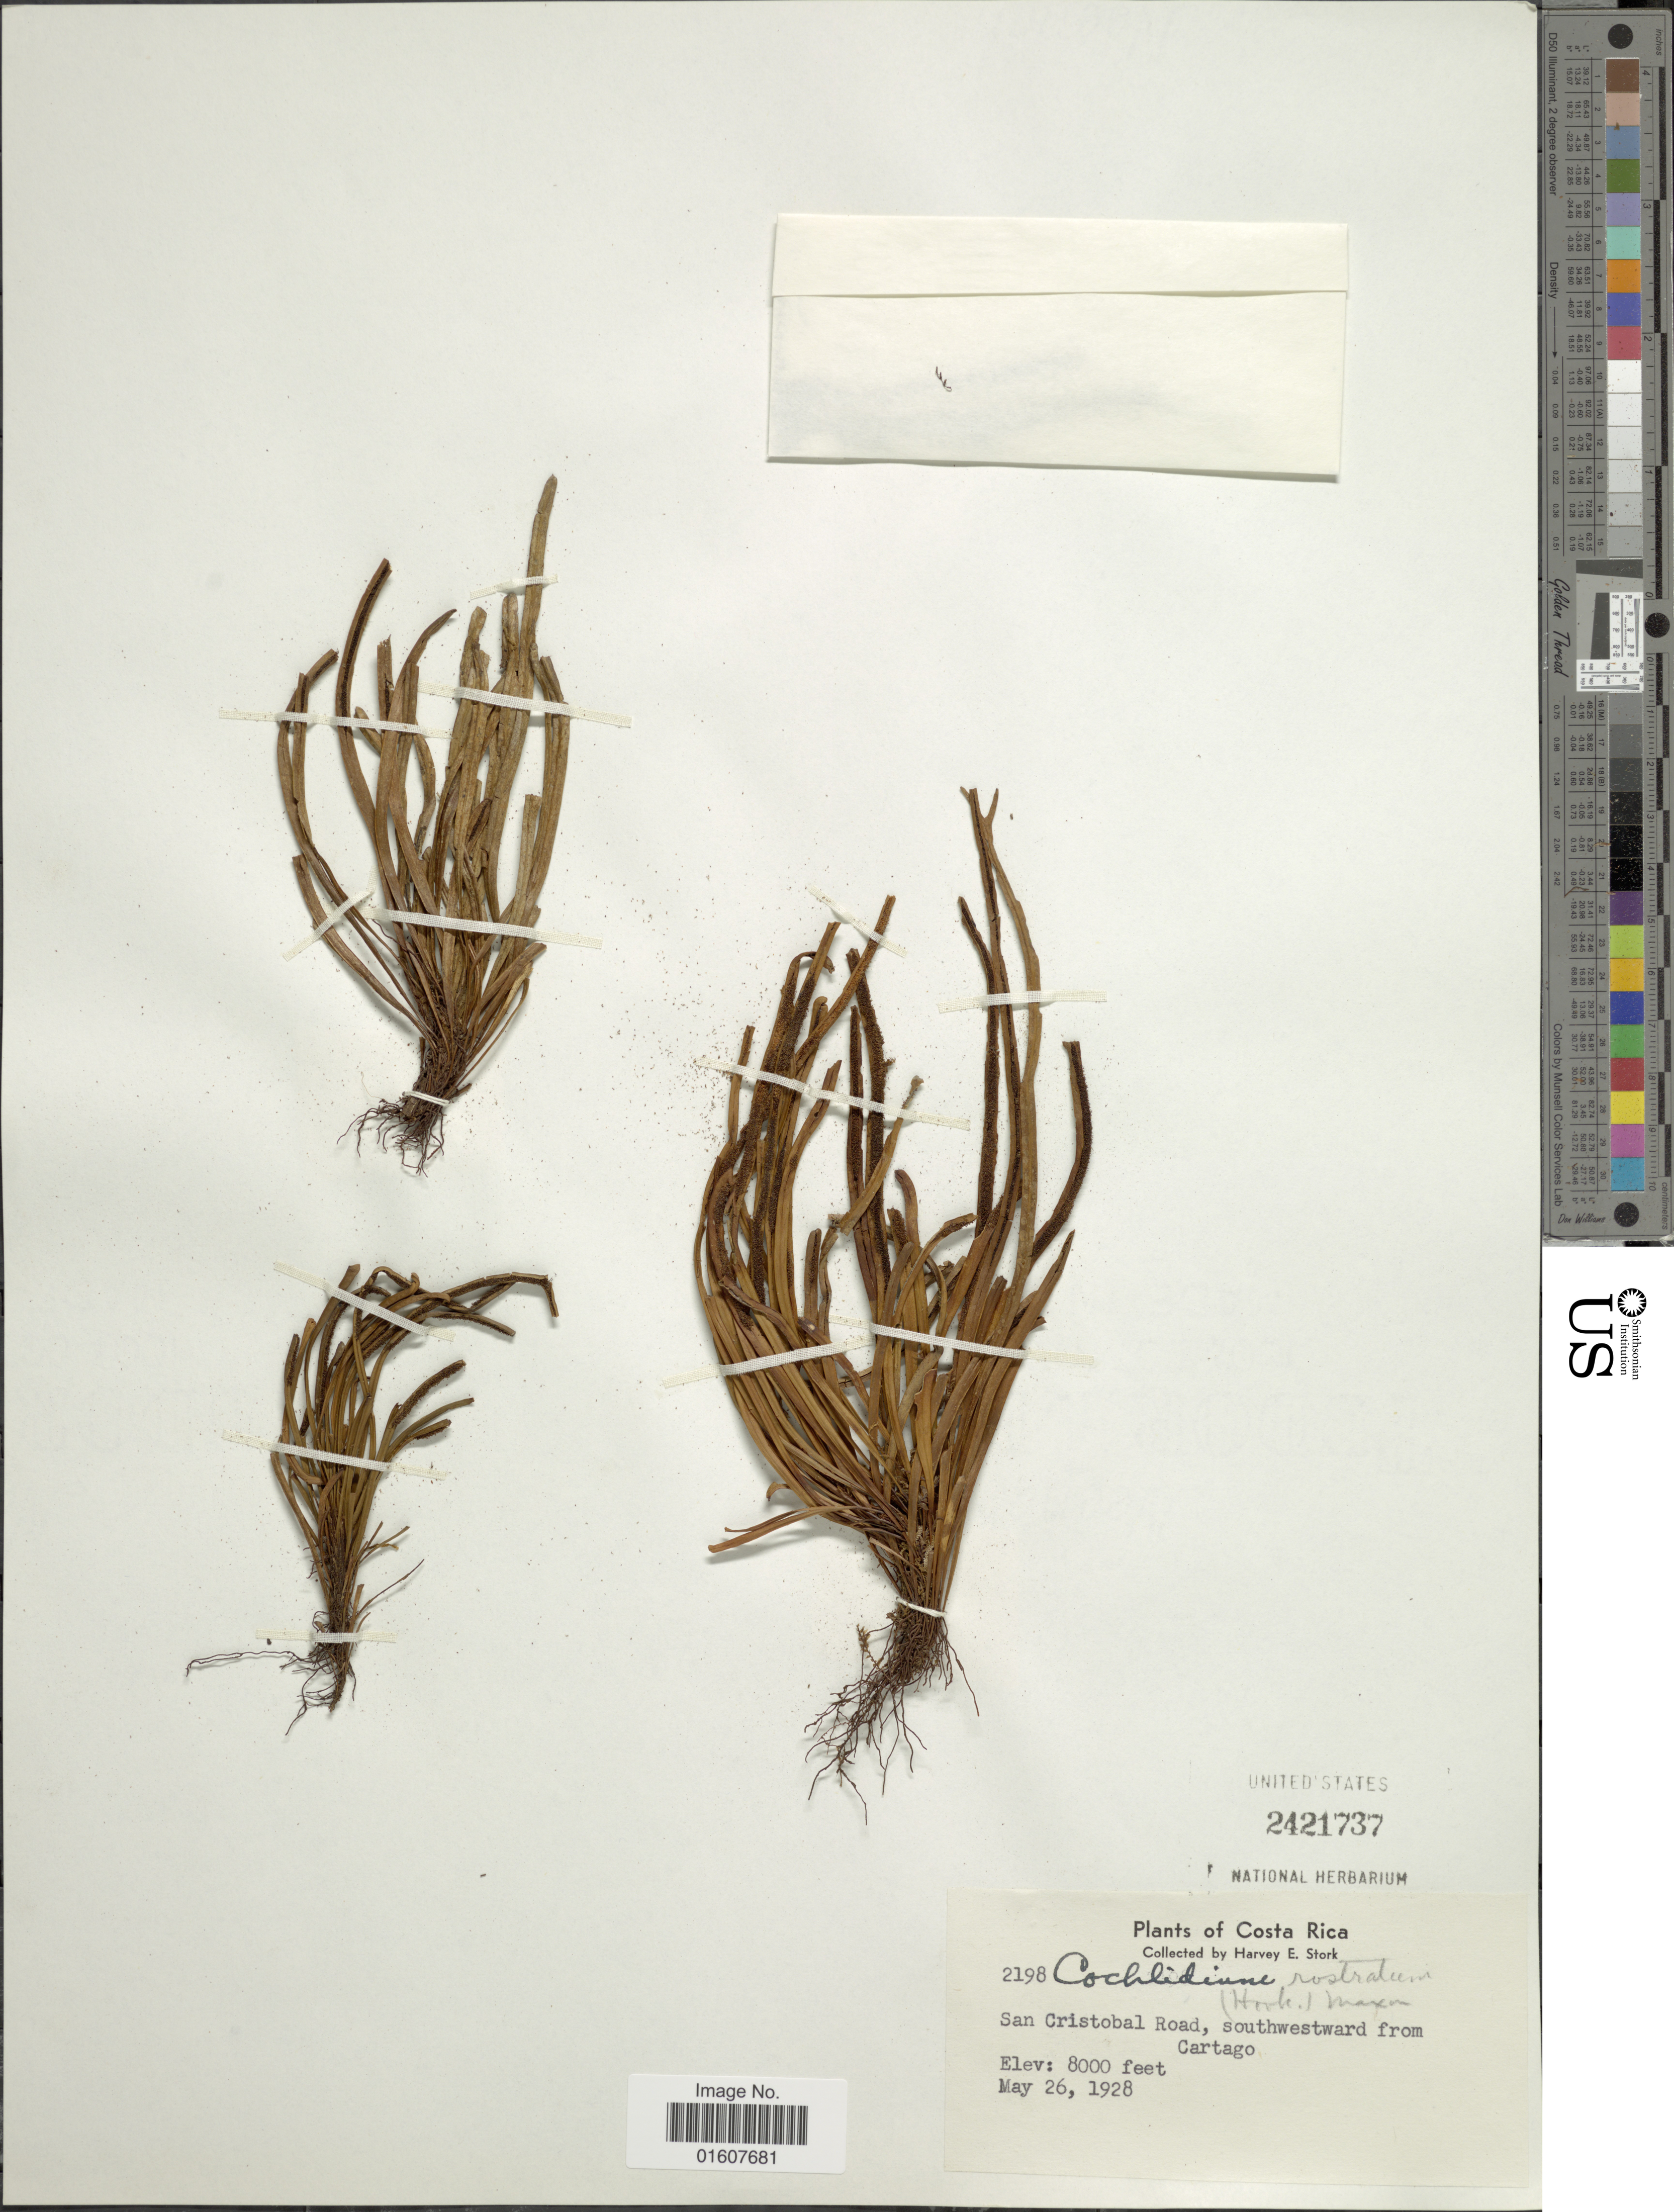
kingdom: Plantae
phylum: Tracheophyta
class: Polypodiopsida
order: Polypodiales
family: Polypodiaceae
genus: Cochlidium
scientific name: Cochlidium rostratum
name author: (Hook.) Maxon ex C. Chr.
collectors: H. E. Stork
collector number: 2198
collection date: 1928-05-26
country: Costa Rica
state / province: Cartago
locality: San Cristobal Road, southwestward from Cartago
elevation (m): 2438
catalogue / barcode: US 2421737